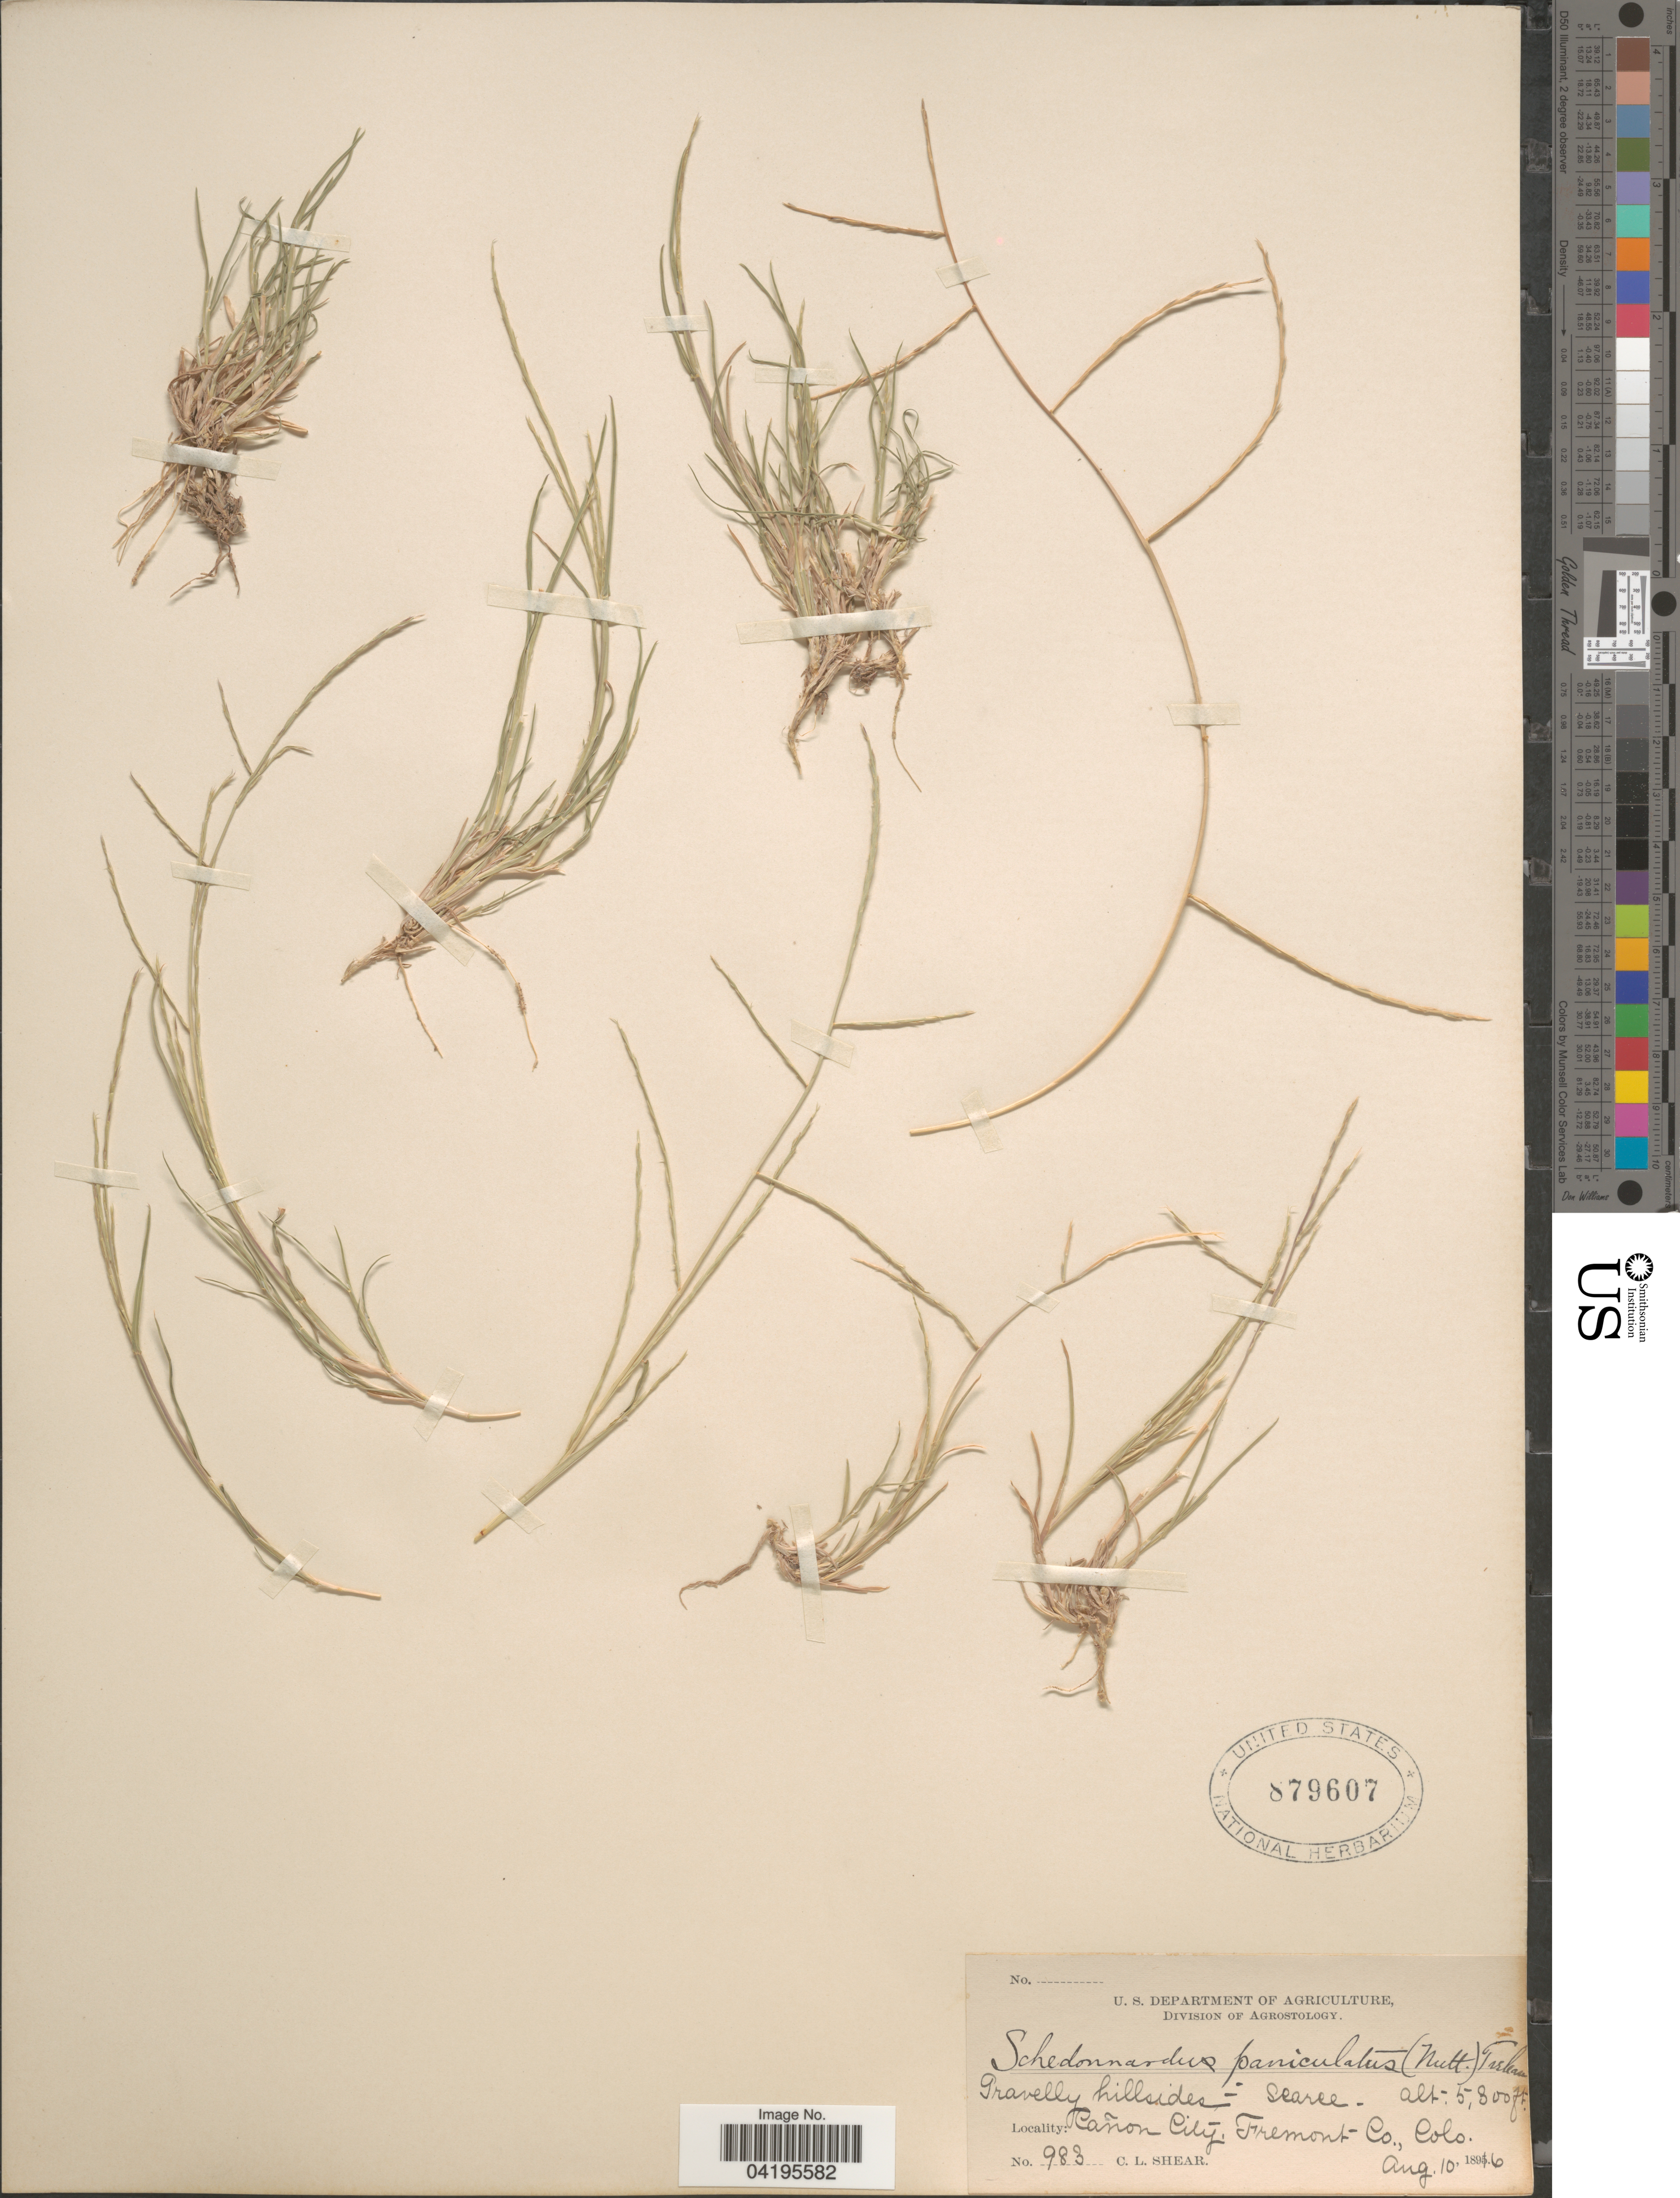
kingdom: Plantae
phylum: Tracheophyta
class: Liliopsida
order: Poales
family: Poaceae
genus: Muhlenbergia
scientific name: Muhlenbergia paniculata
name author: (Nutt.) Columbus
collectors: C. L. Shear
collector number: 983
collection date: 1896-08-10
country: United States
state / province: Colorado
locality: Gravelly hillsides. Cañon City, Fremont Co.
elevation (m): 1615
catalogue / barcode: US 879607